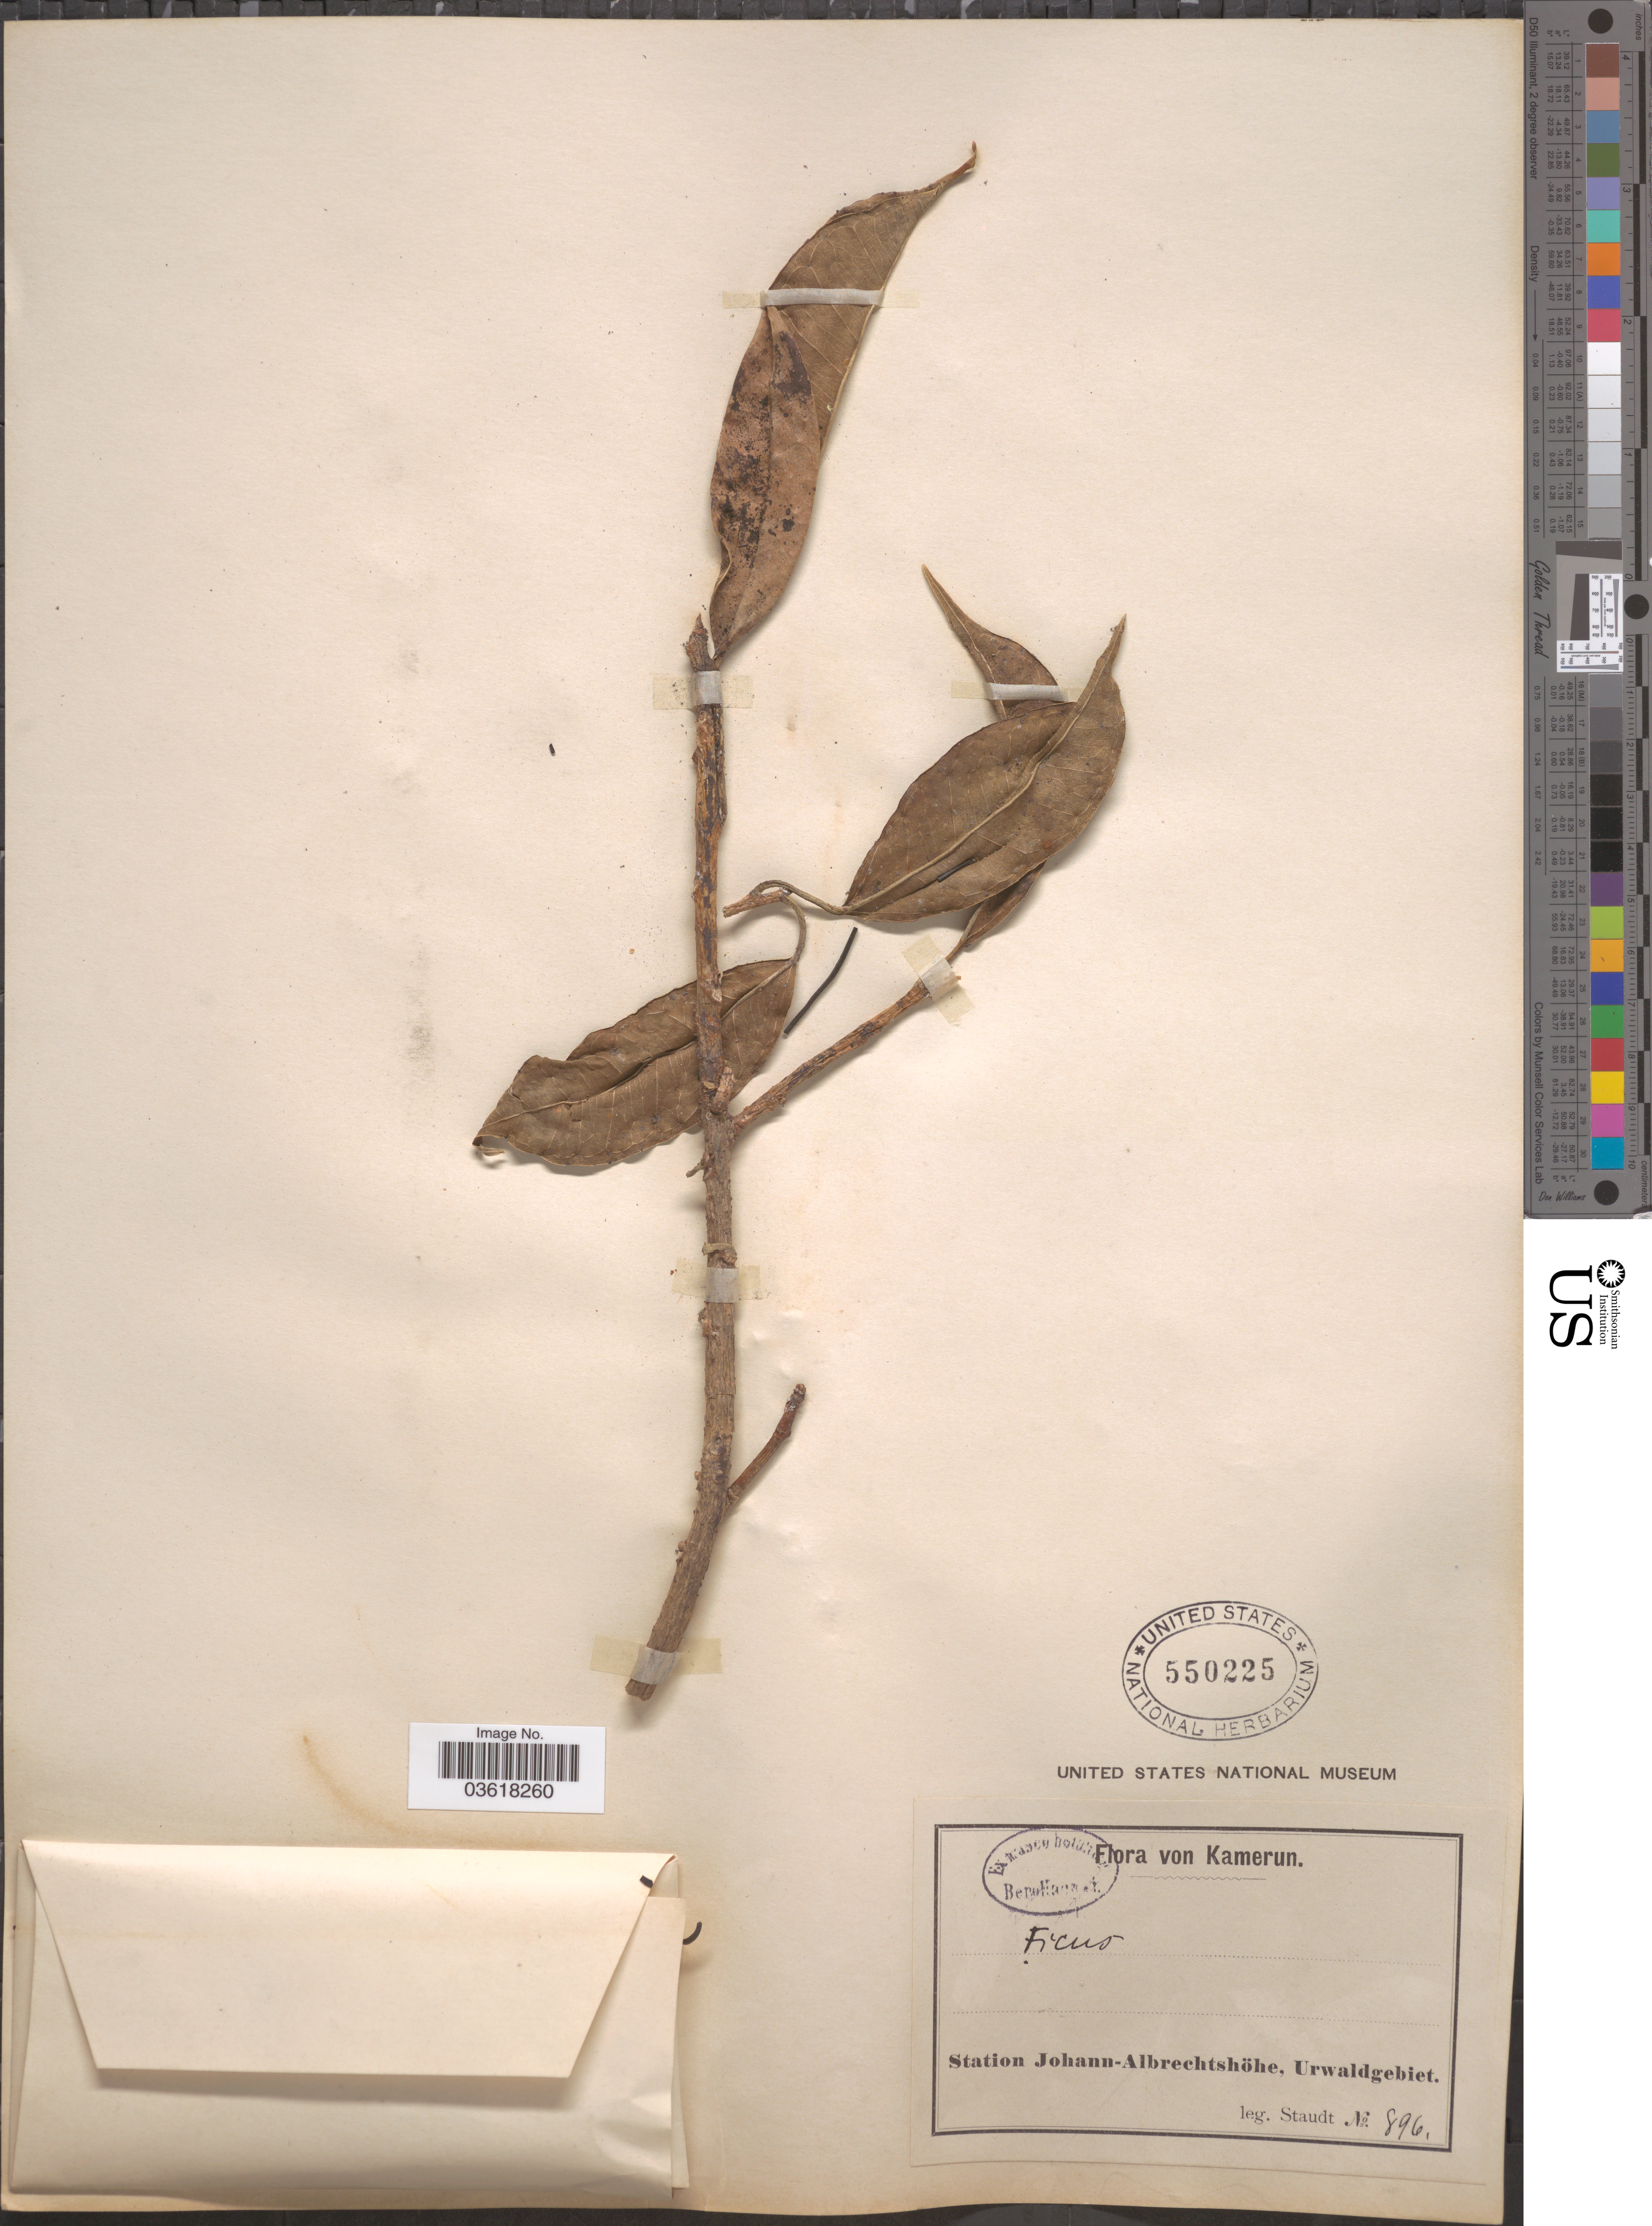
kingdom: Plantae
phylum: Tracheophyta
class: Magnoliopsida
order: Rosales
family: Moraceae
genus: Ficus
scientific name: Ficus sp.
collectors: -. Staudt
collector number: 896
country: Cameroon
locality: Kamerun. Station Johann-Albrechtshöhe, Urwaldgebiet.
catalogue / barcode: US 550225